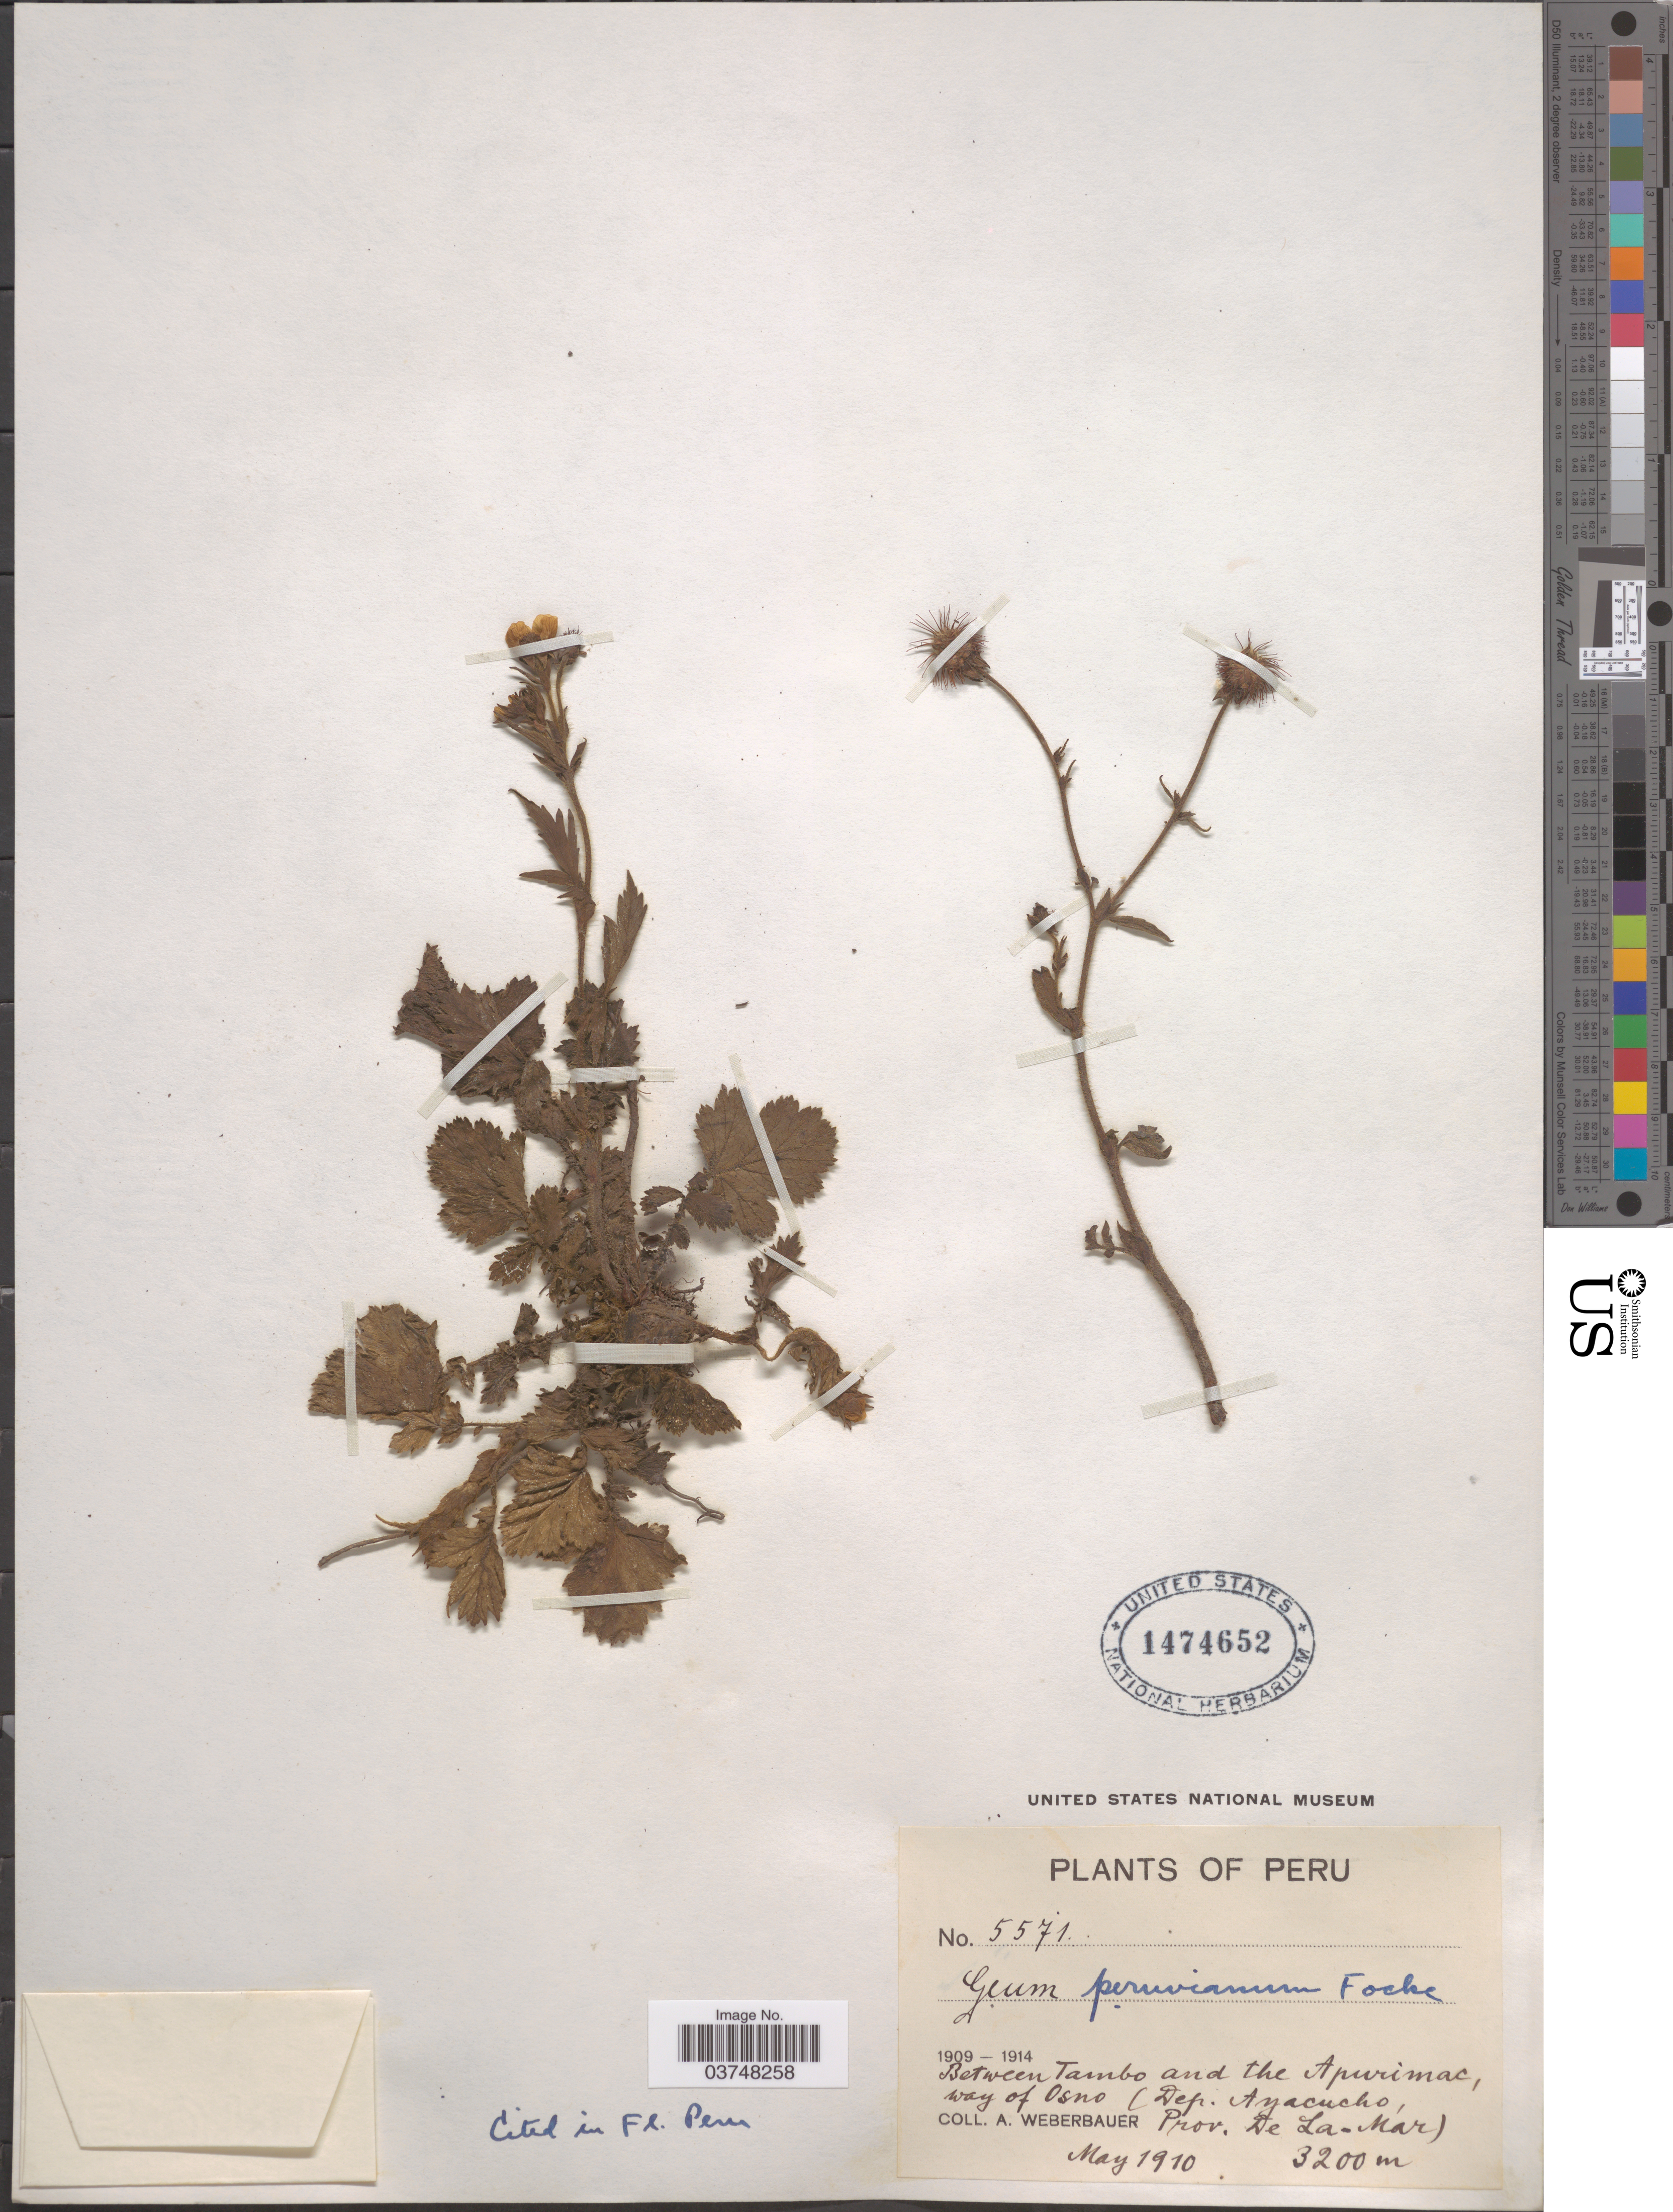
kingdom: Plantae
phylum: Tracheophyta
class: Magnoliopsida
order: Rosales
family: Rosaceae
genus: Geum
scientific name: Geum peruvianum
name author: Focke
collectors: A. Weberbauer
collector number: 5571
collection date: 1910-05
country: Peru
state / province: Ayacucho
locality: Between Tambo and the Apurimac, way of Osno (Dep. Ayacucho, Prov. De La-Mar).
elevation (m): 3200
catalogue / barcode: US 1474652